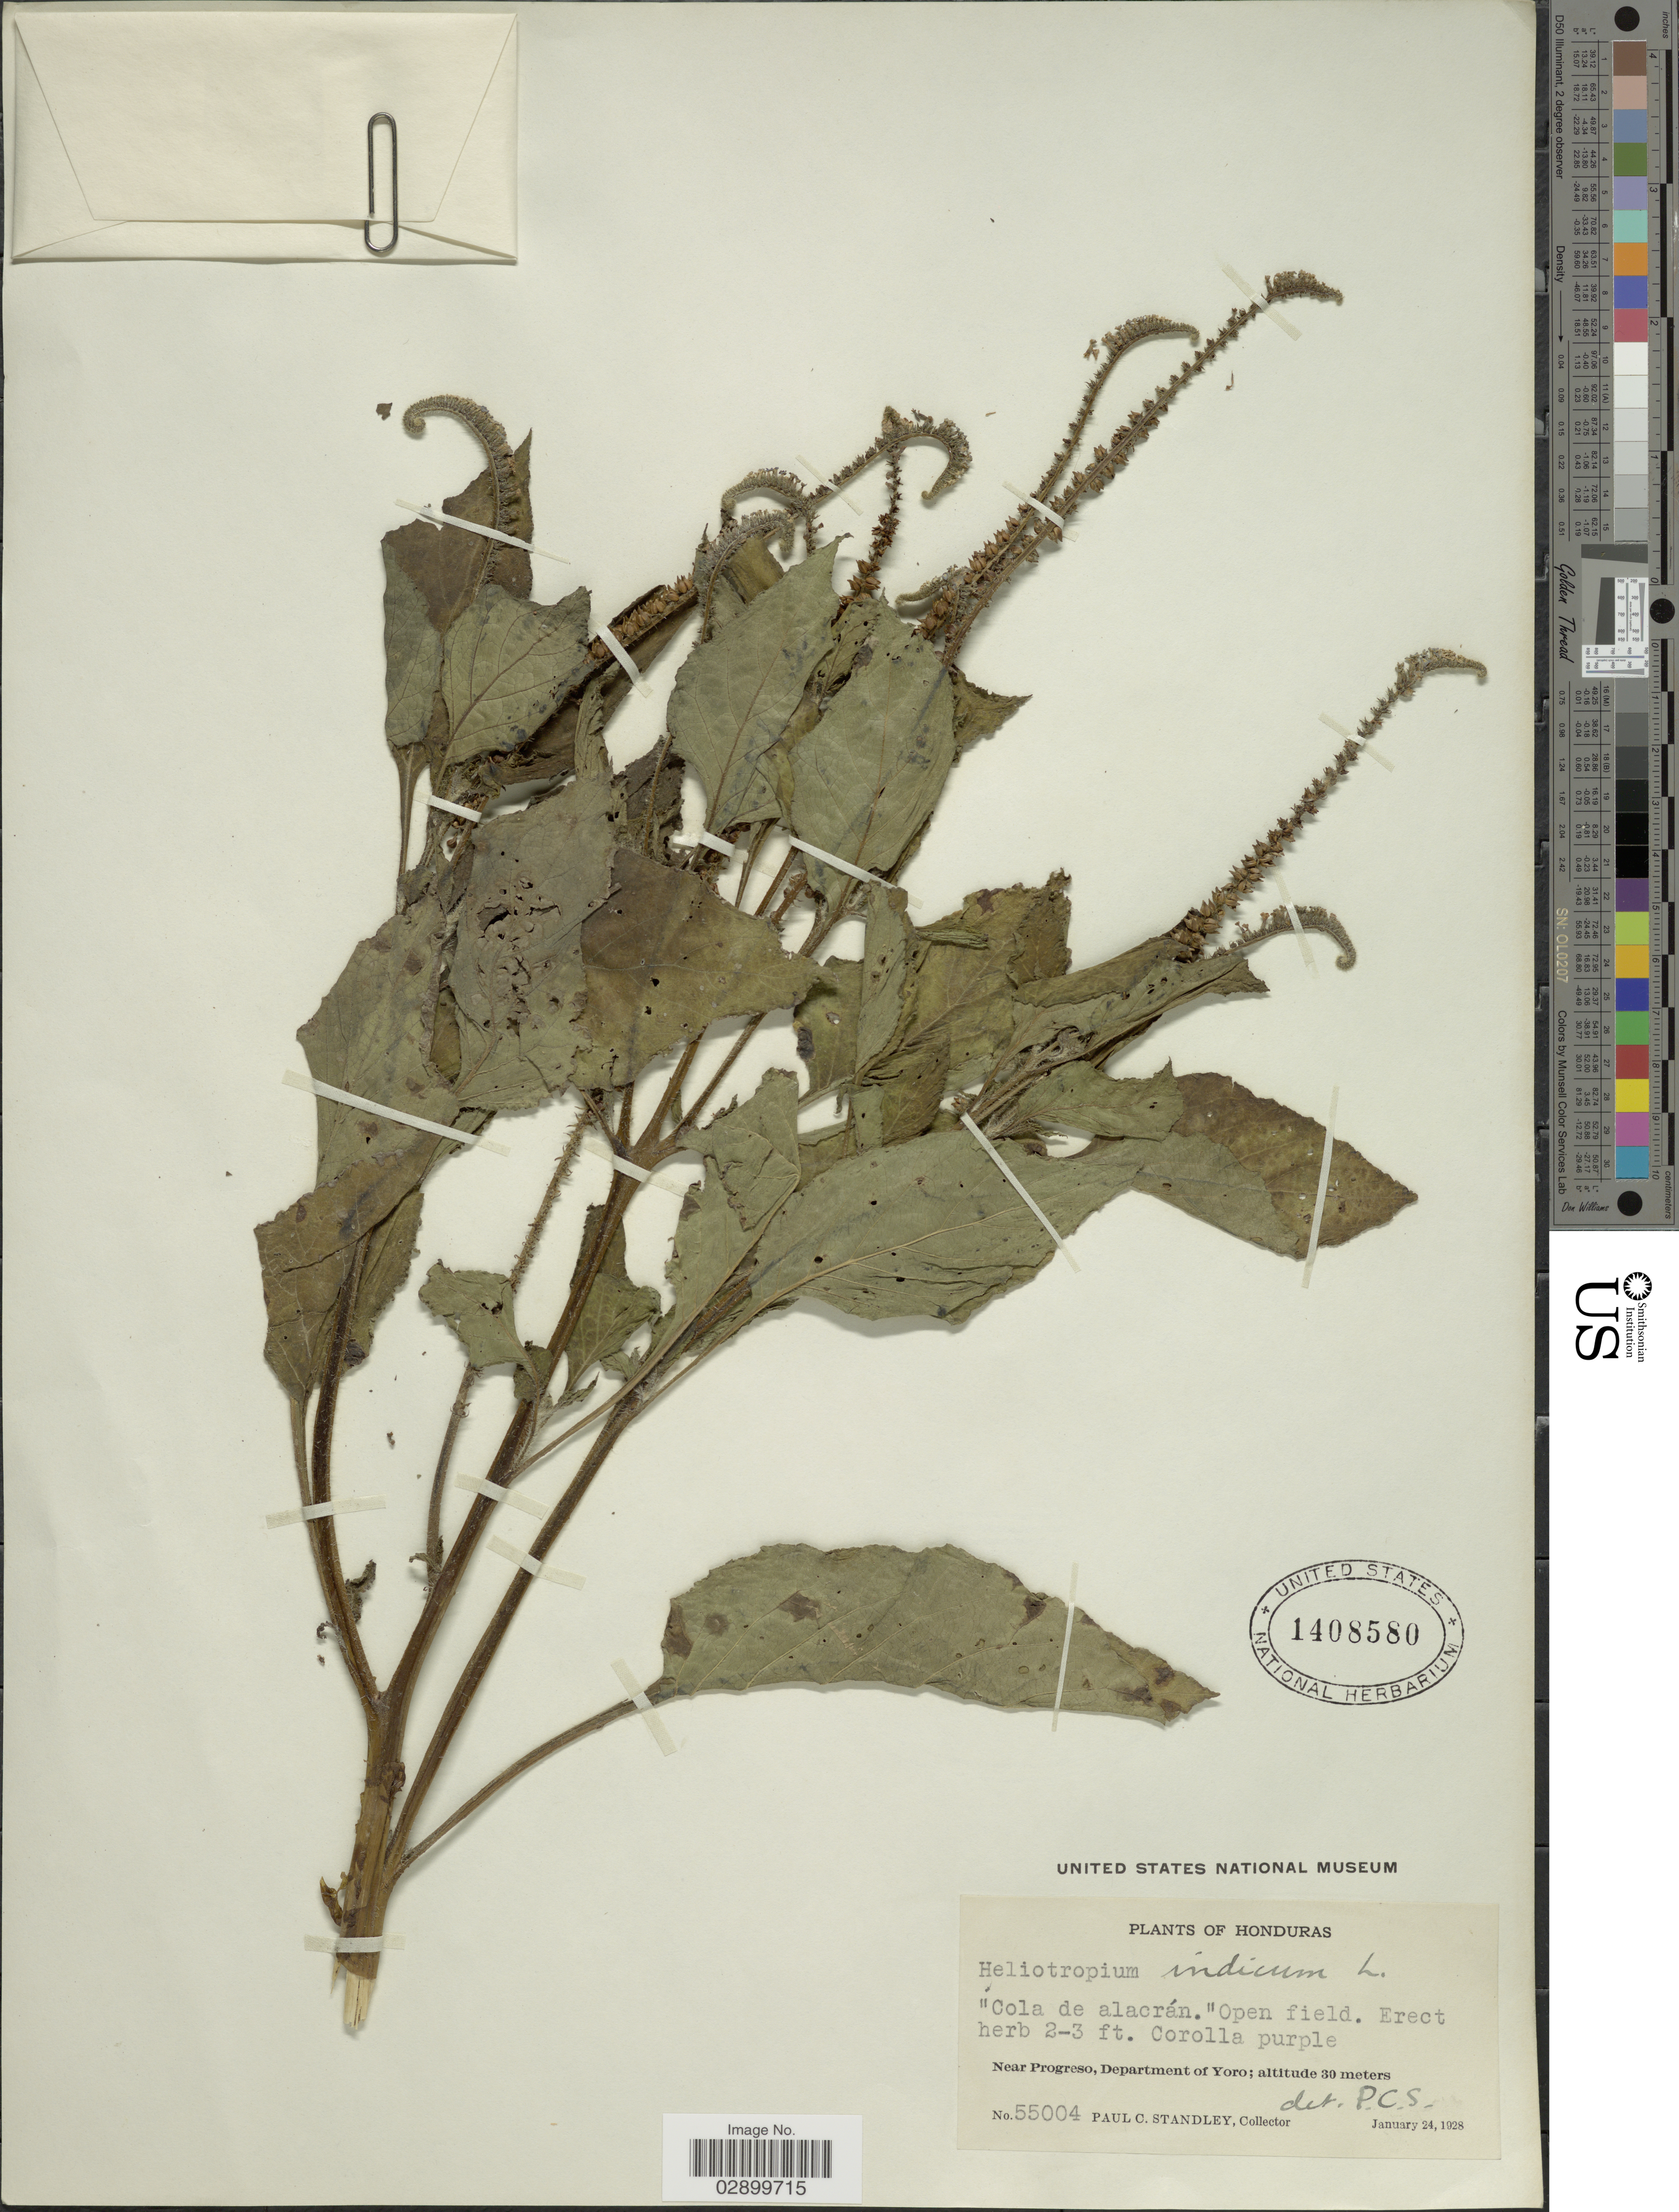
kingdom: Plantae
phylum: Tracheophyta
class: Magnoliopsida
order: Boraginales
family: Heliotropiaceae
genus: Heliotropium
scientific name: Heliotropium indicum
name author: L.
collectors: P. C. Standley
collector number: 55004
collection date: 1928-01-24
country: Honduras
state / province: Yoro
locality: Near Progreso, Department of Yoro.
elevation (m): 30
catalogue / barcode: US 1408580